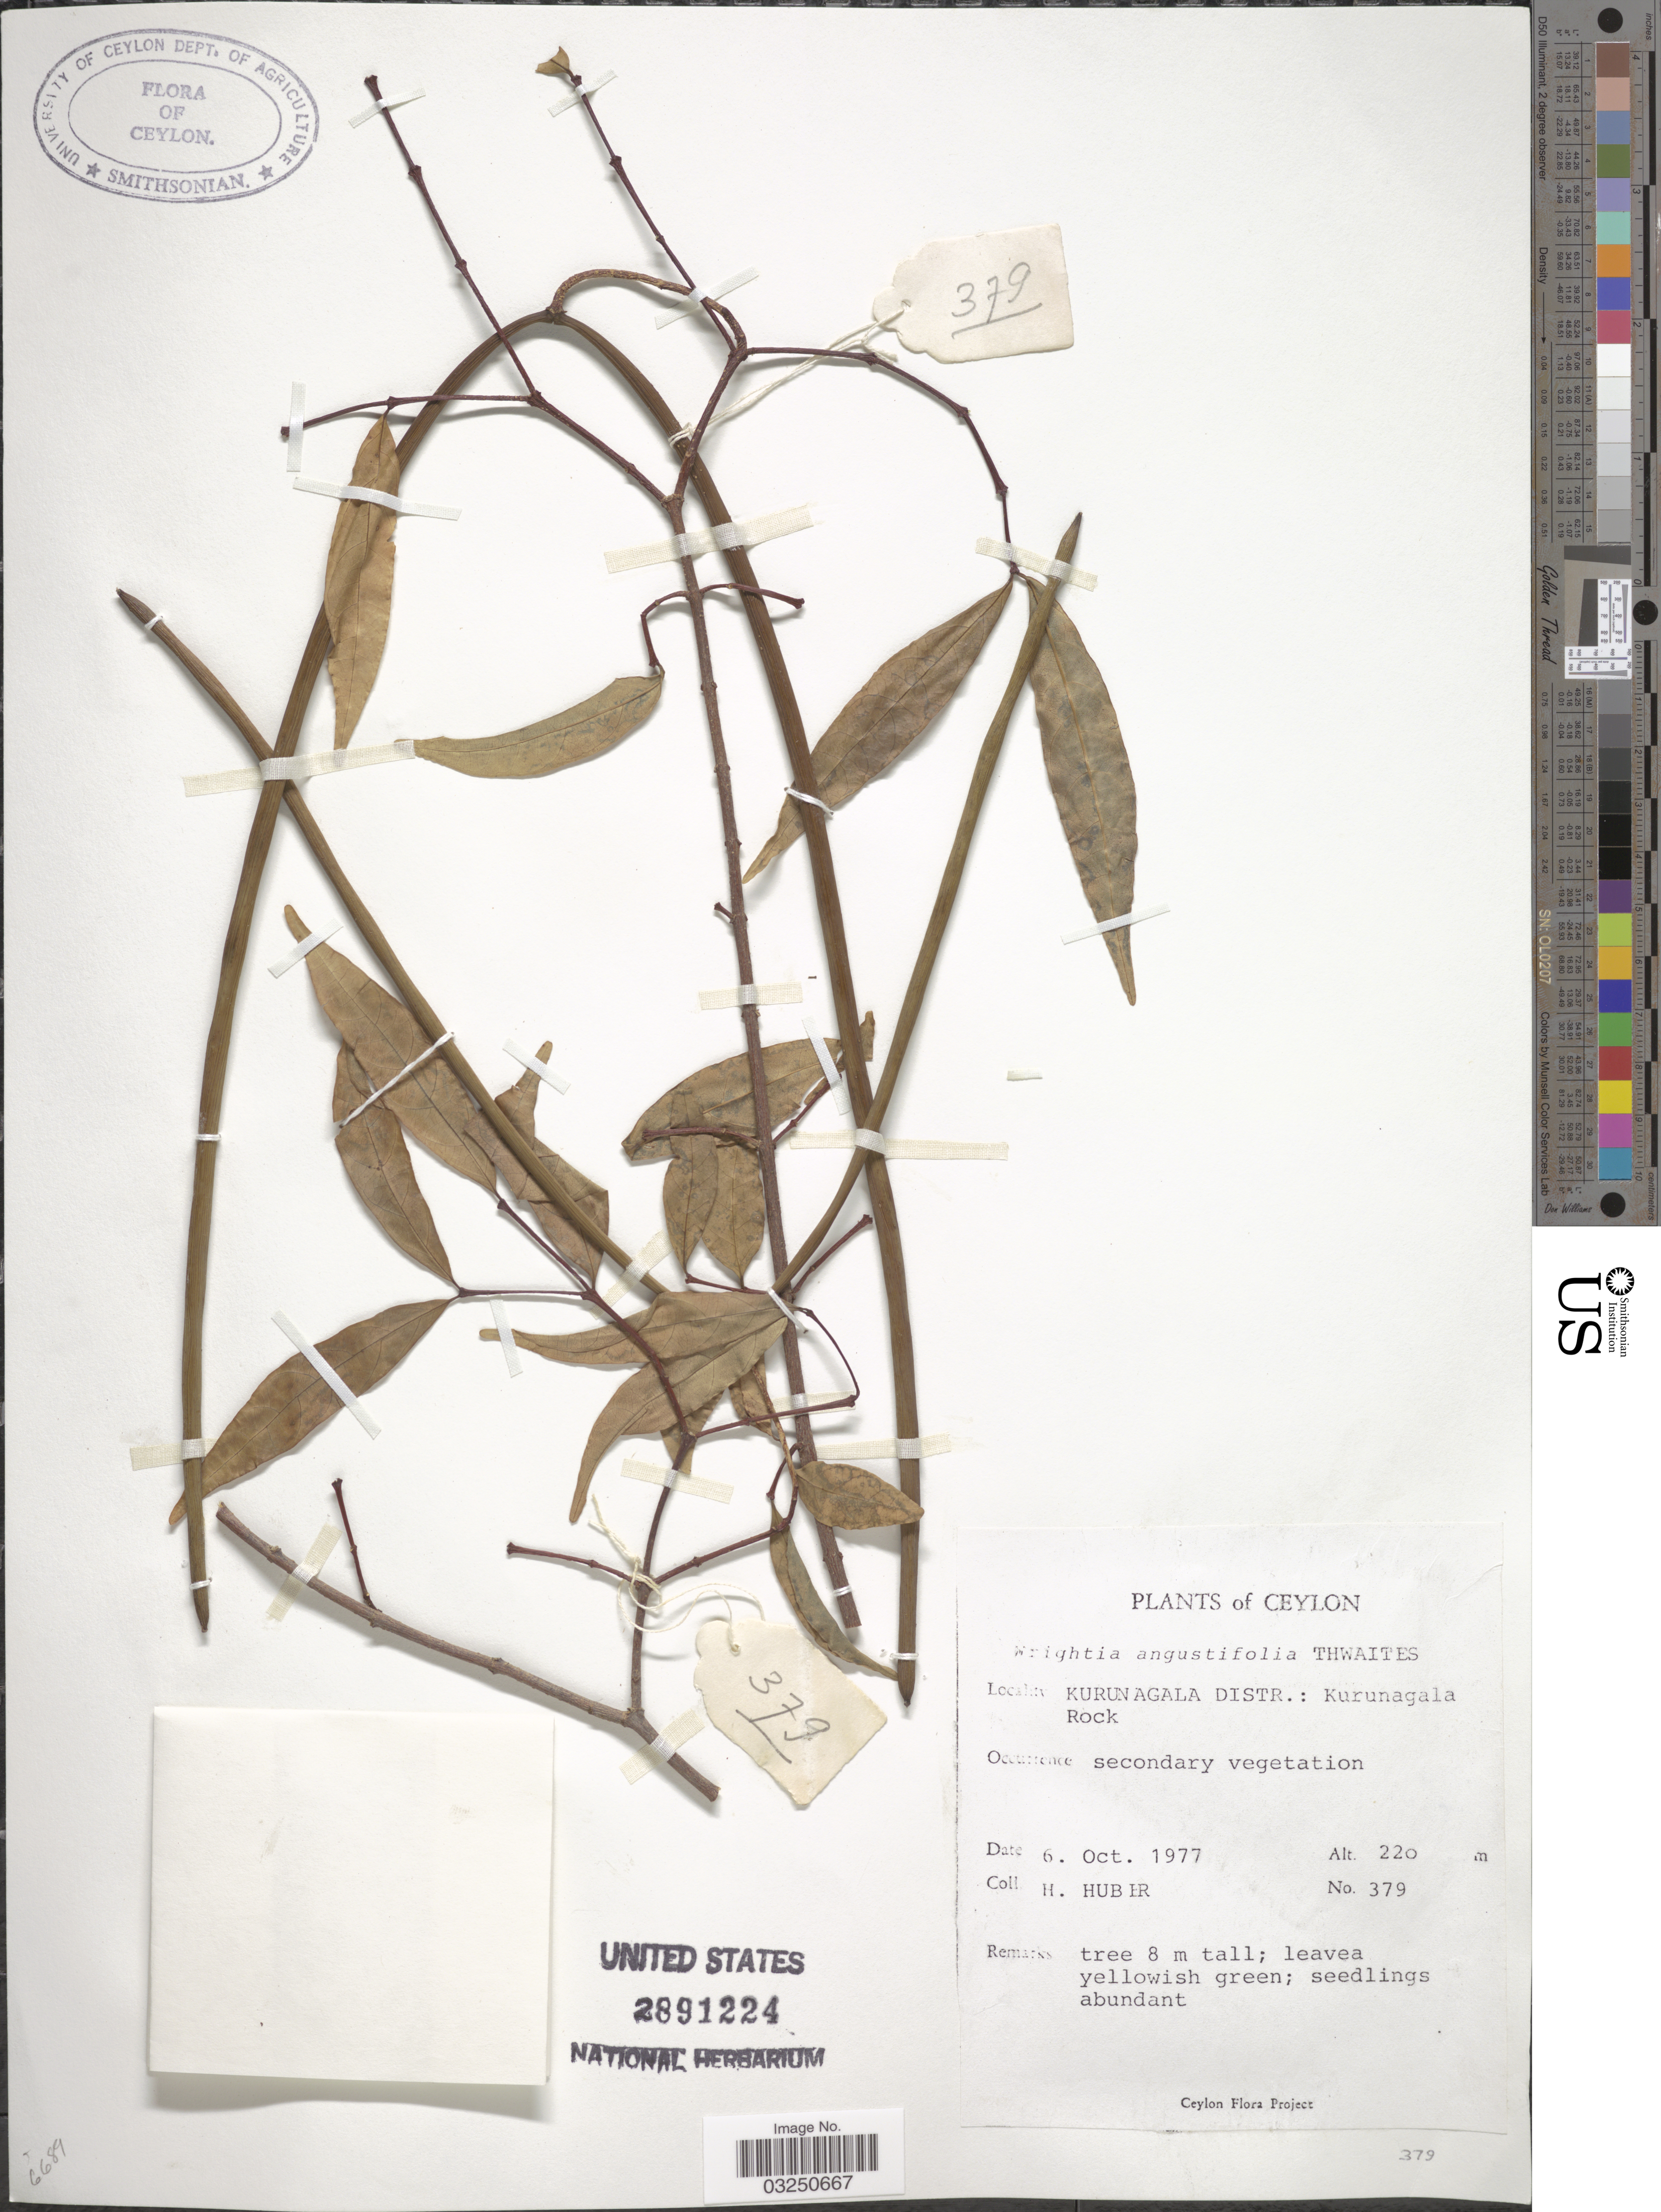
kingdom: Plantae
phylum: Tracheophyta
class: Magnoliopsida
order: Gentianales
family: Apocynaceae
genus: Wrightia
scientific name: Wrightia angustifolia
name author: Thwaites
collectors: H. Huber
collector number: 379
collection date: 1977-10-06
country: Sri Lanka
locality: Ceylon. Kurunagala Distr.: Kurunagala Rock.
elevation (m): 220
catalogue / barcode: US 2891224